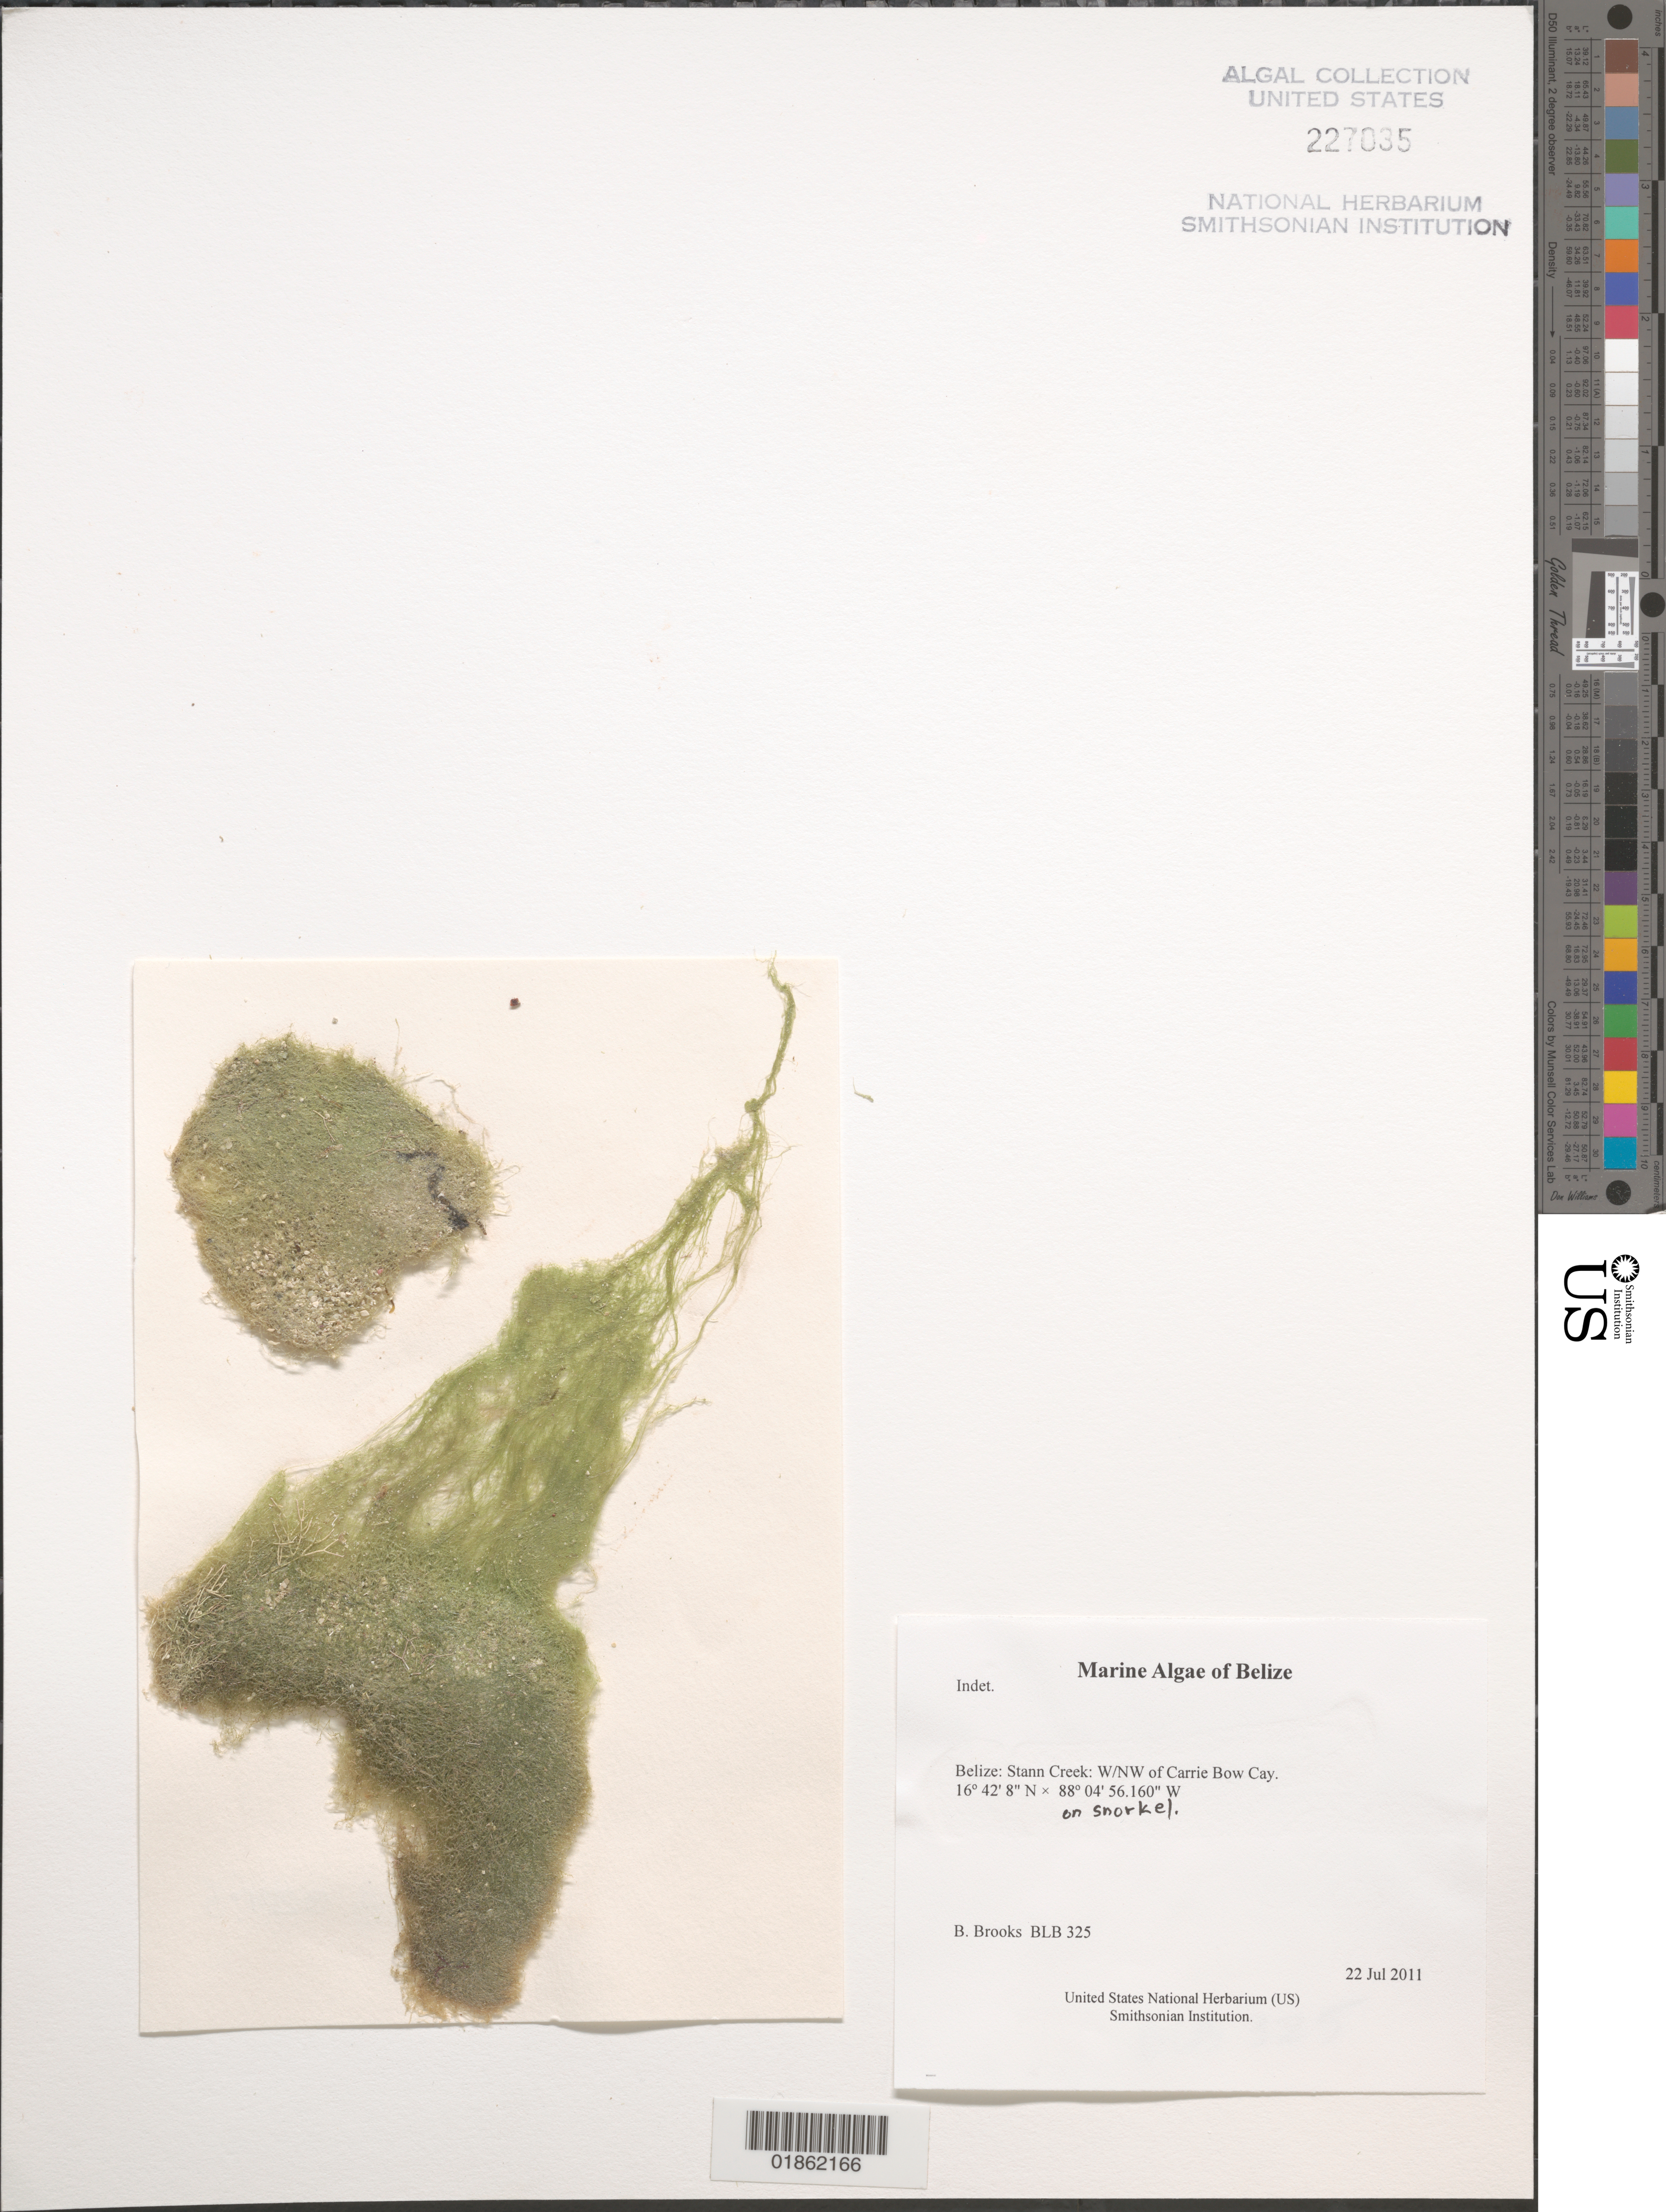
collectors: B. Brooks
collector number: BLB 325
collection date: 2011-07-22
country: Belize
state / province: Stann Creek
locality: W/NW of Carrie Bow Cay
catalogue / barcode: US 227035